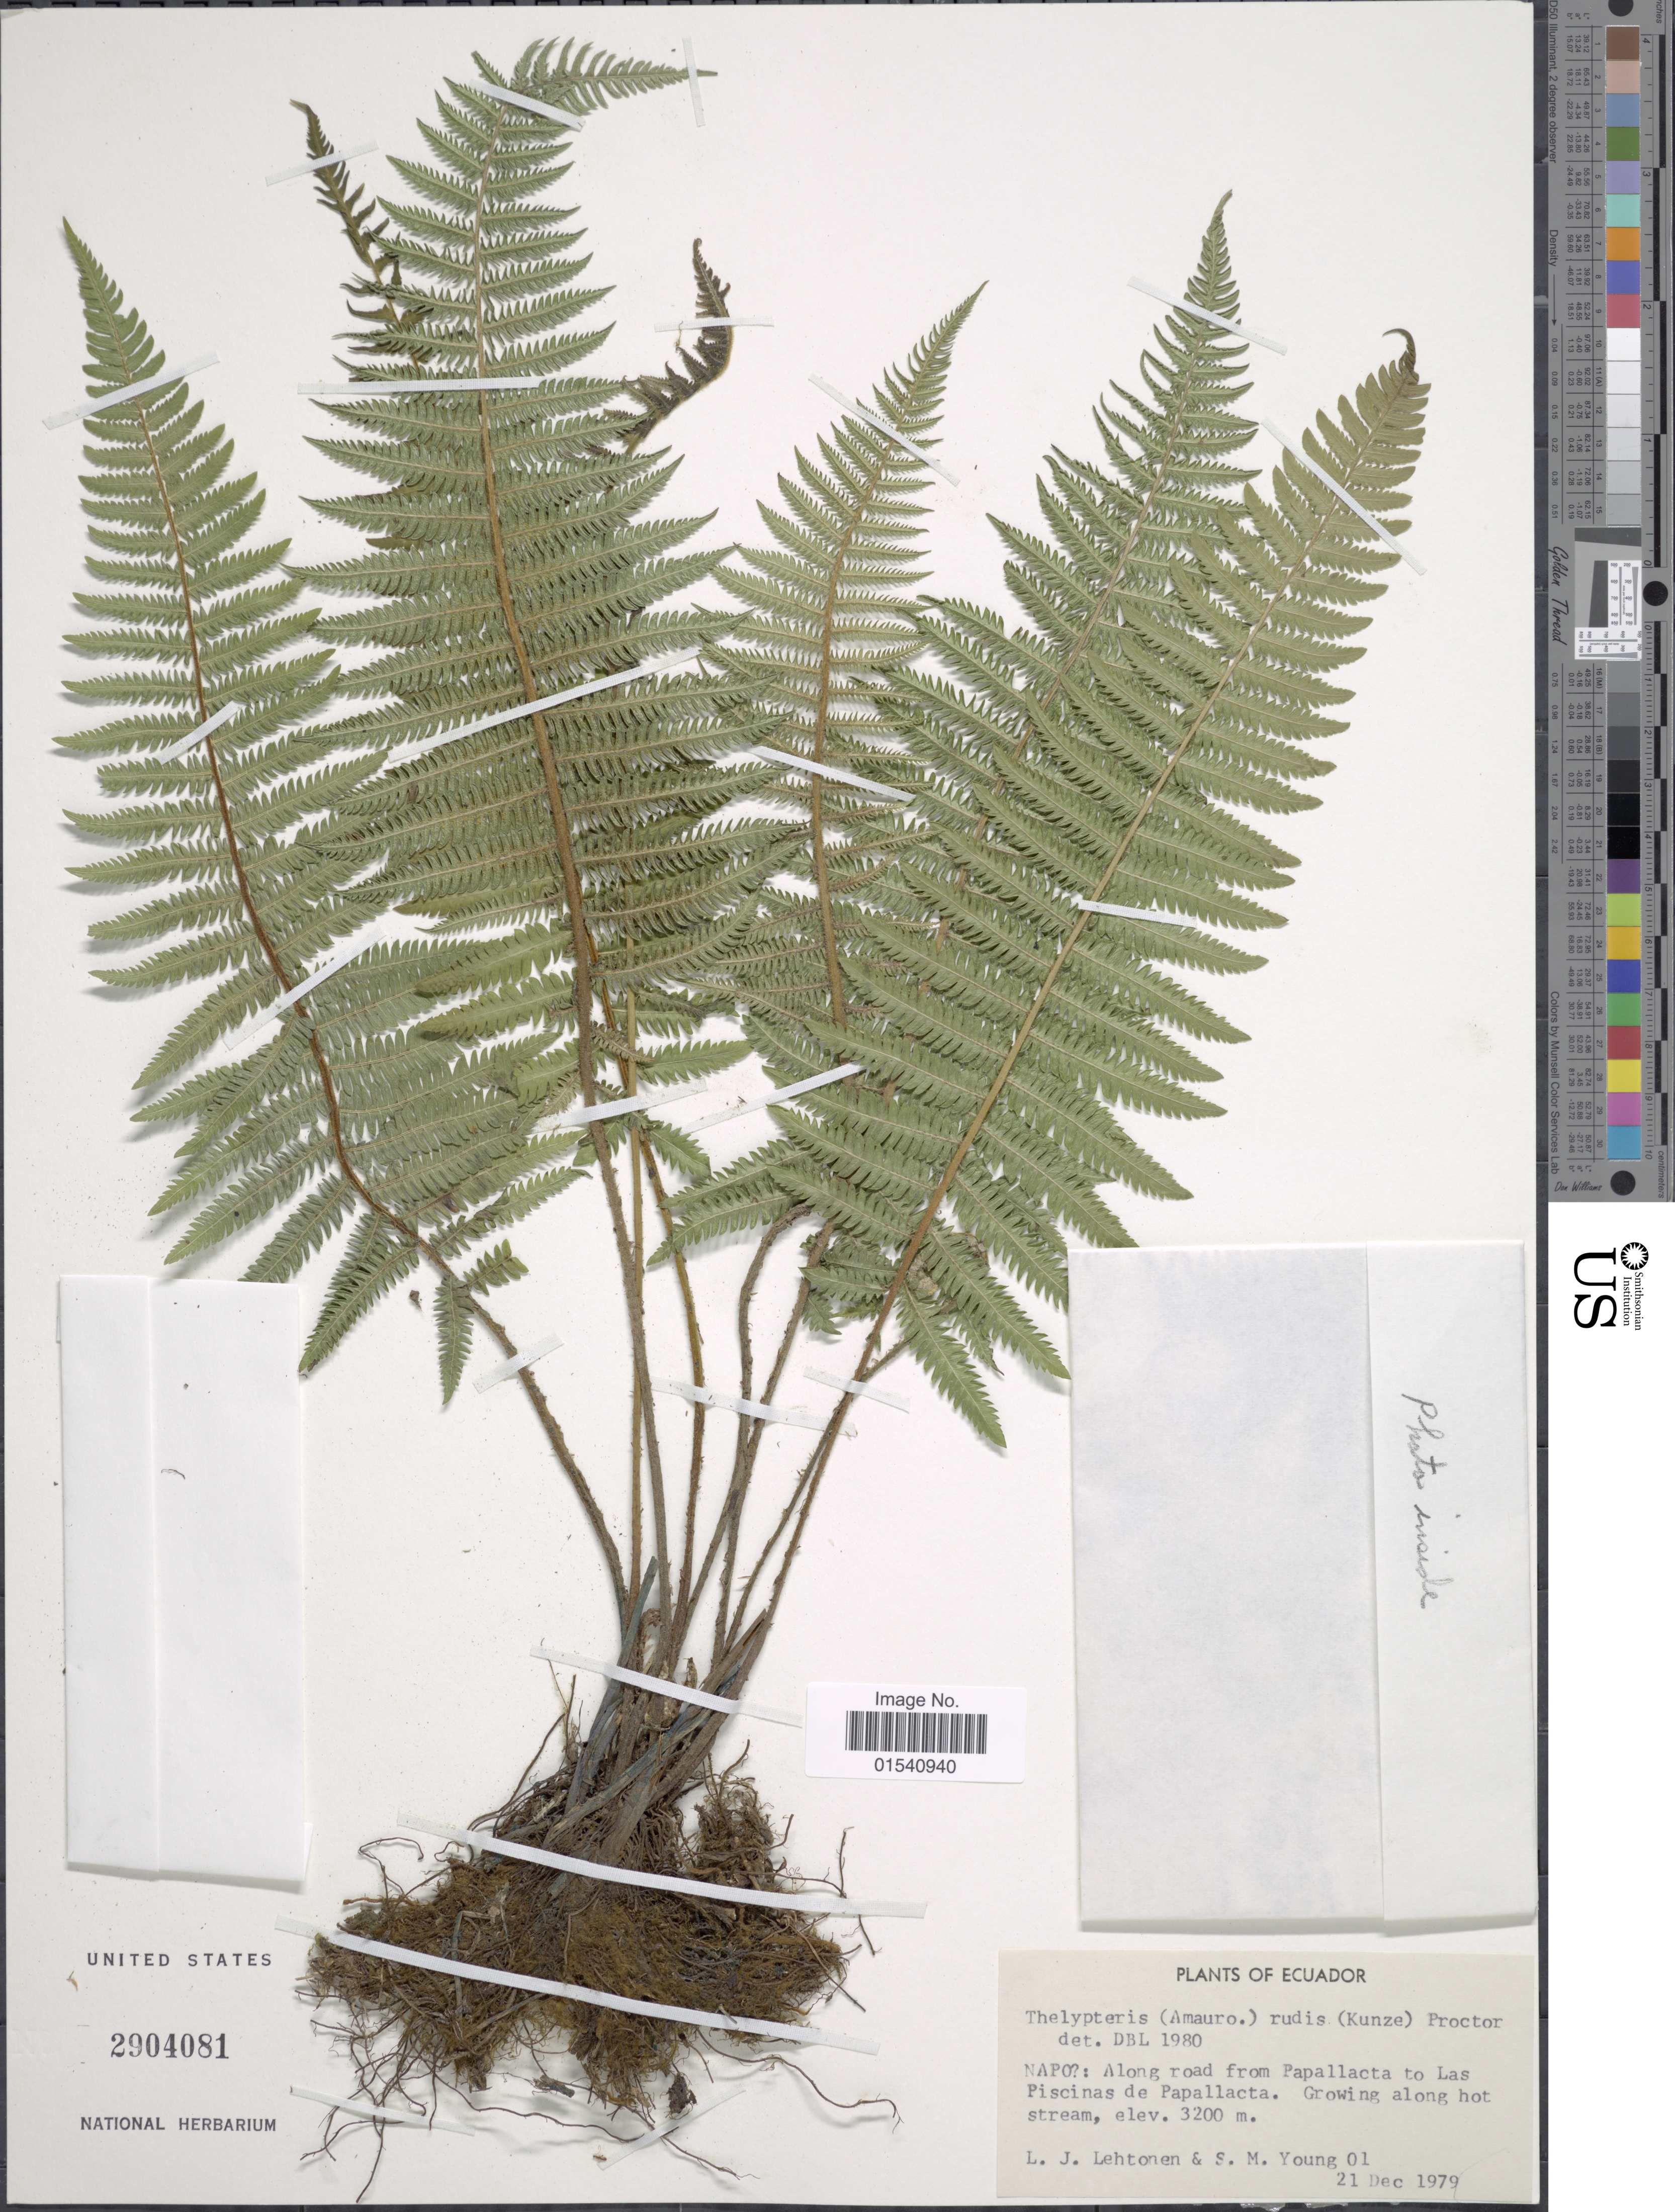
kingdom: Plantae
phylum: Tracheophyta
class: Polypodiopsida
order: Polypodiales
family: Thelypteridaceae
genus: Amauropelta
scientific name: Amauropelta rudis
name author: (Kunze) Pic. Serm.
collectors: L. Lehtonen & S. Young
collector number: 01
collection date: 1979-12-21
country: Ecuador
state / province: Napo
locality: Along road from Papallacta to Las Piscinas de Papallacta. Growing along hot stream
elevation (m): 3200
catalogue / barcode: US 2904081